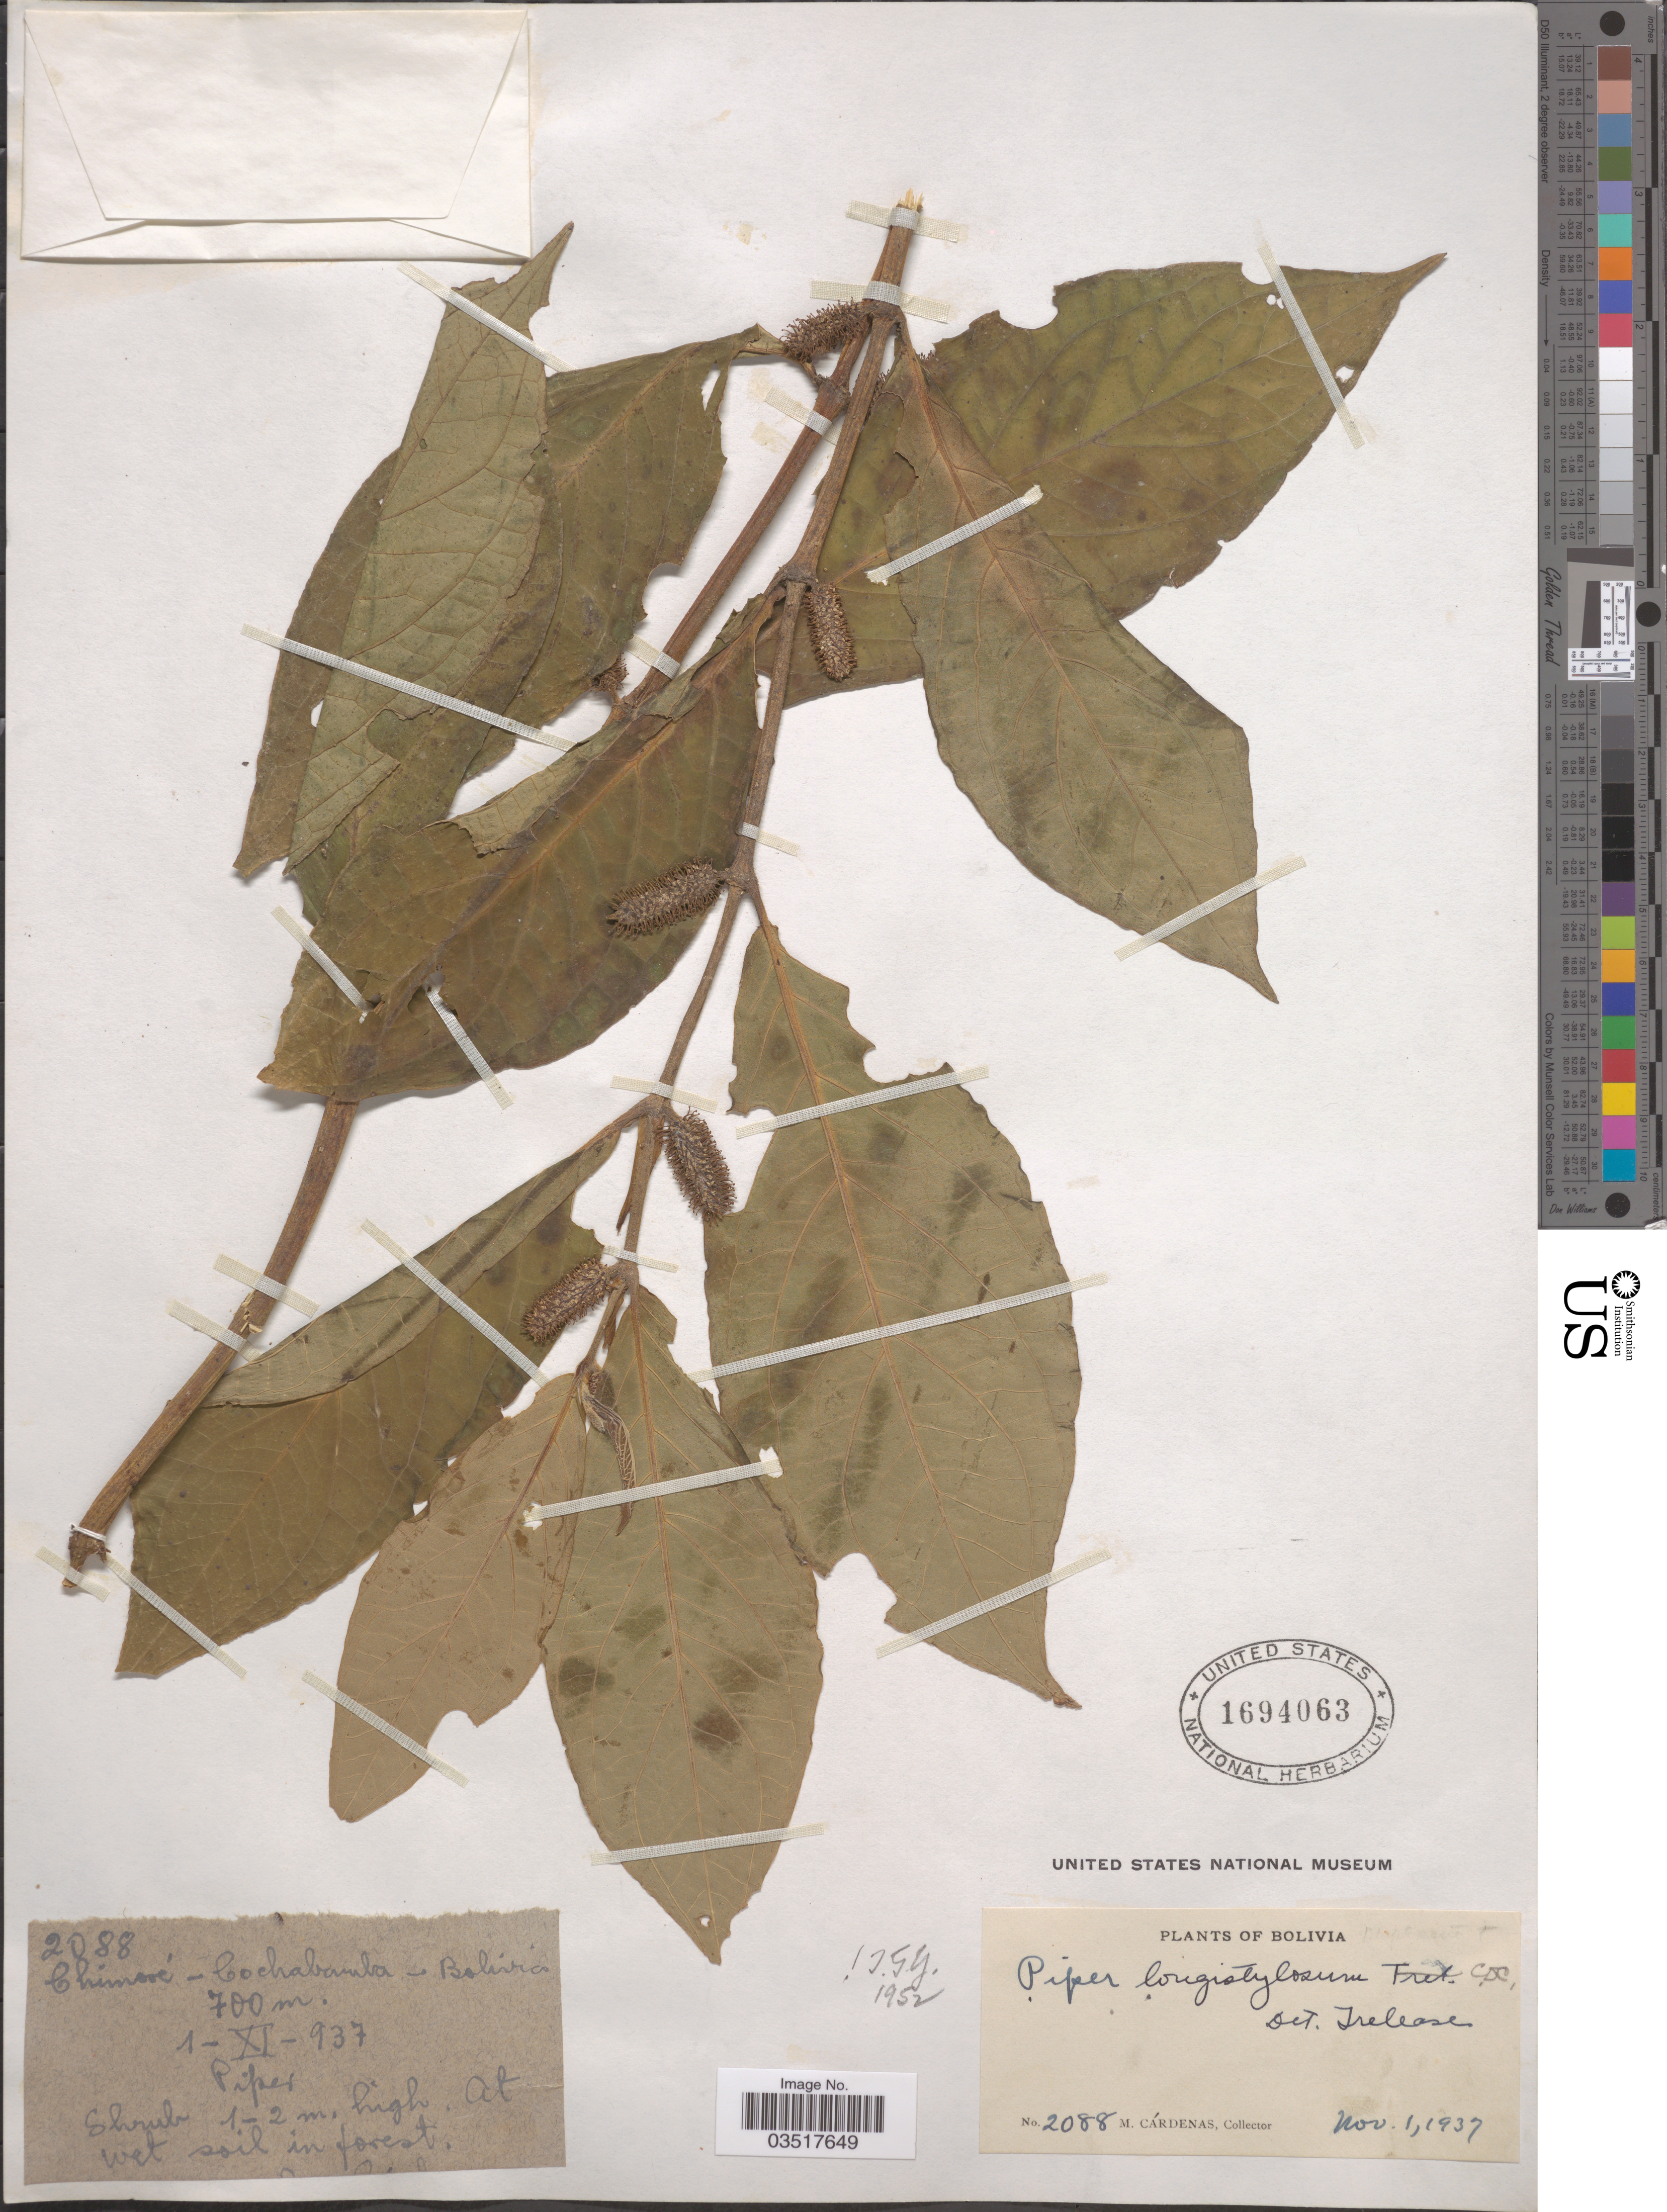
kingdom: Plantae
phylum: Tracheophyta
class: Magnoliopsida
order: Piperales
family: Piperaceae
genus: Piper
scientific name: Piper longistylosum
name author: DC.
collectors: M. Cárdenas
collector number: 2088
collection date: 1937-11-01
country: Bolivia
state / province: Cochabamba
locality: Chimoré.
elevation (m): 700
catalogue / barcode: US 1694063